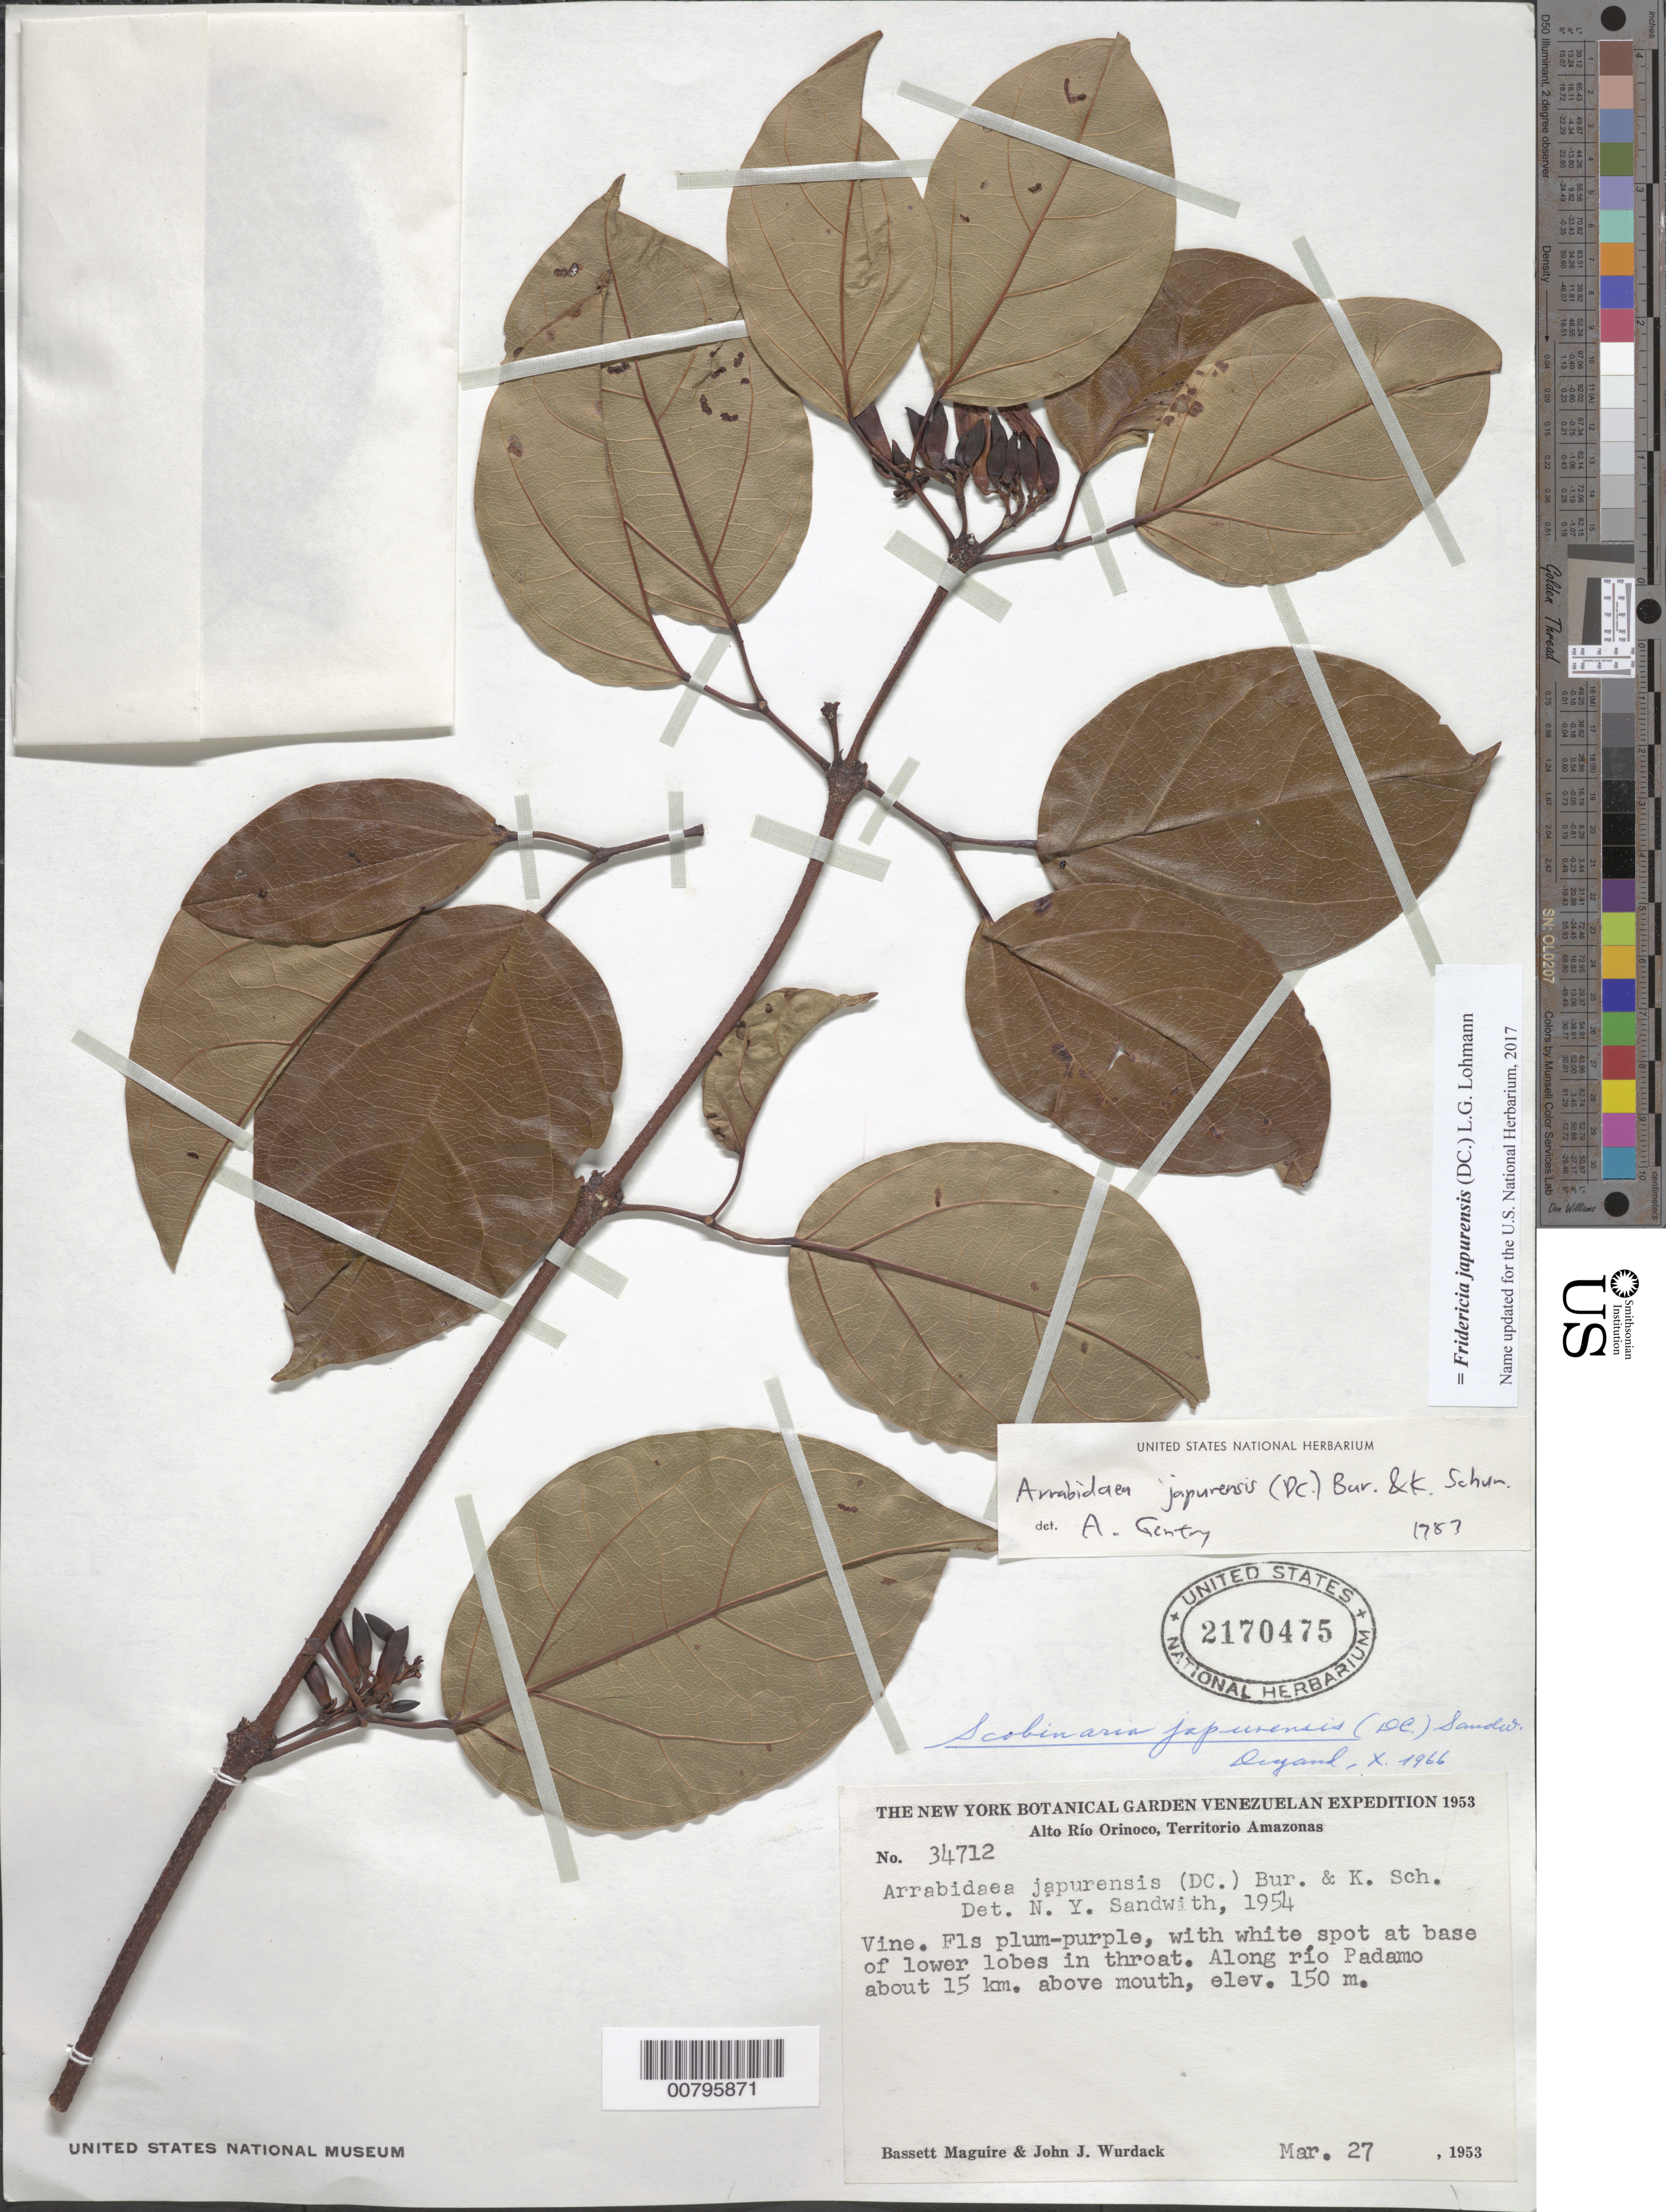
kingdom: Plantae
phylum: Tracheophyta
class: Magnoliopsida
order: Lamiales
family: Bignoniaceae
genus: Fridericia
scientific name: Fridericia japurensis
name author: (DC.) L.G. Lohmann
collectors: B. Maguire & J. J. Wurdack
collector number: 34712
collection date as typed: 27-Mar-53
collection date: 1953-03-27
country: Venezuela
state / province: Amazonas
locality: Alto Río Orinoco, Río Padamo, 15 km above mouth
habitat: Along river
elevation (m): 150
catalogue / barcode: US 2170475